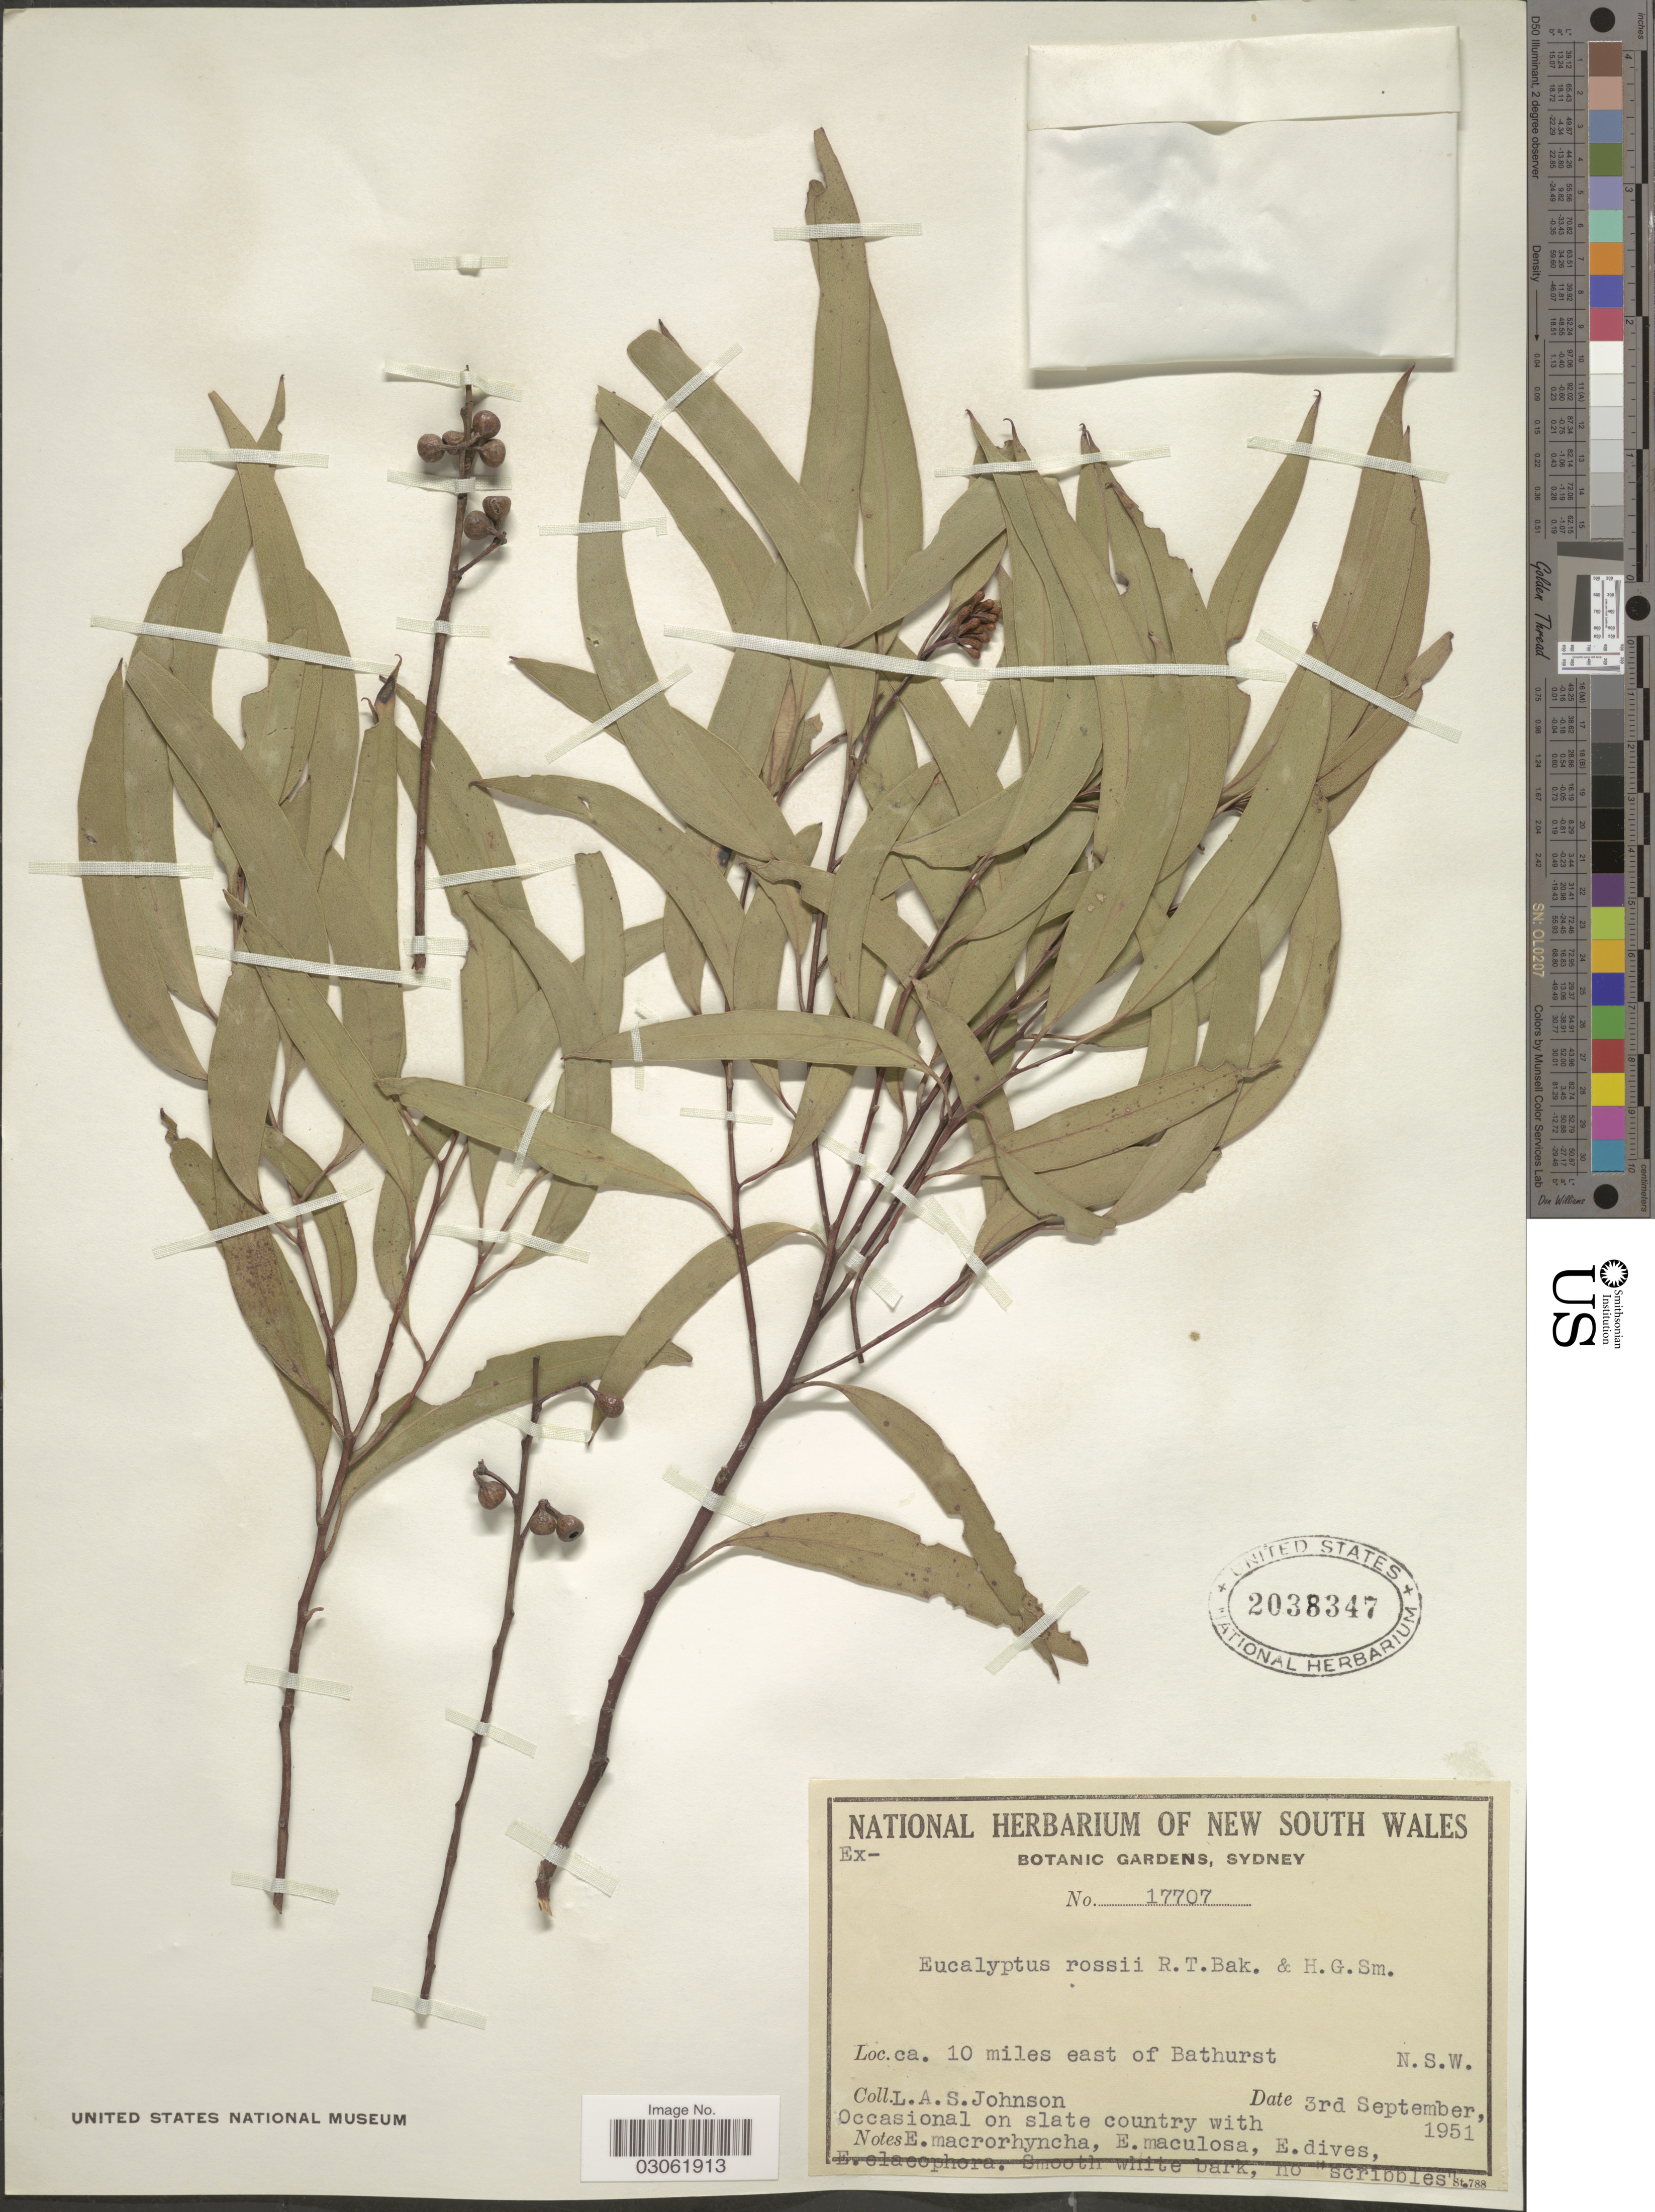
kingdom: Plantae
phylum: Tracheophyta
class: Magnoliopsida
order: Myrtales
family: Myrtaceae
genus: Eucalyptus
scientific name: Eucalyptus rossii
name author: R.T. Baker & H.G. Sm.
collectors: L. A. S. Johnson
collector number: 17707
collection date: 1951-09-03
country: Australia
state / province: New South Wales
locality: Ca. 10 miles east of Bathurst.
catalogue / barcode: US 2038347